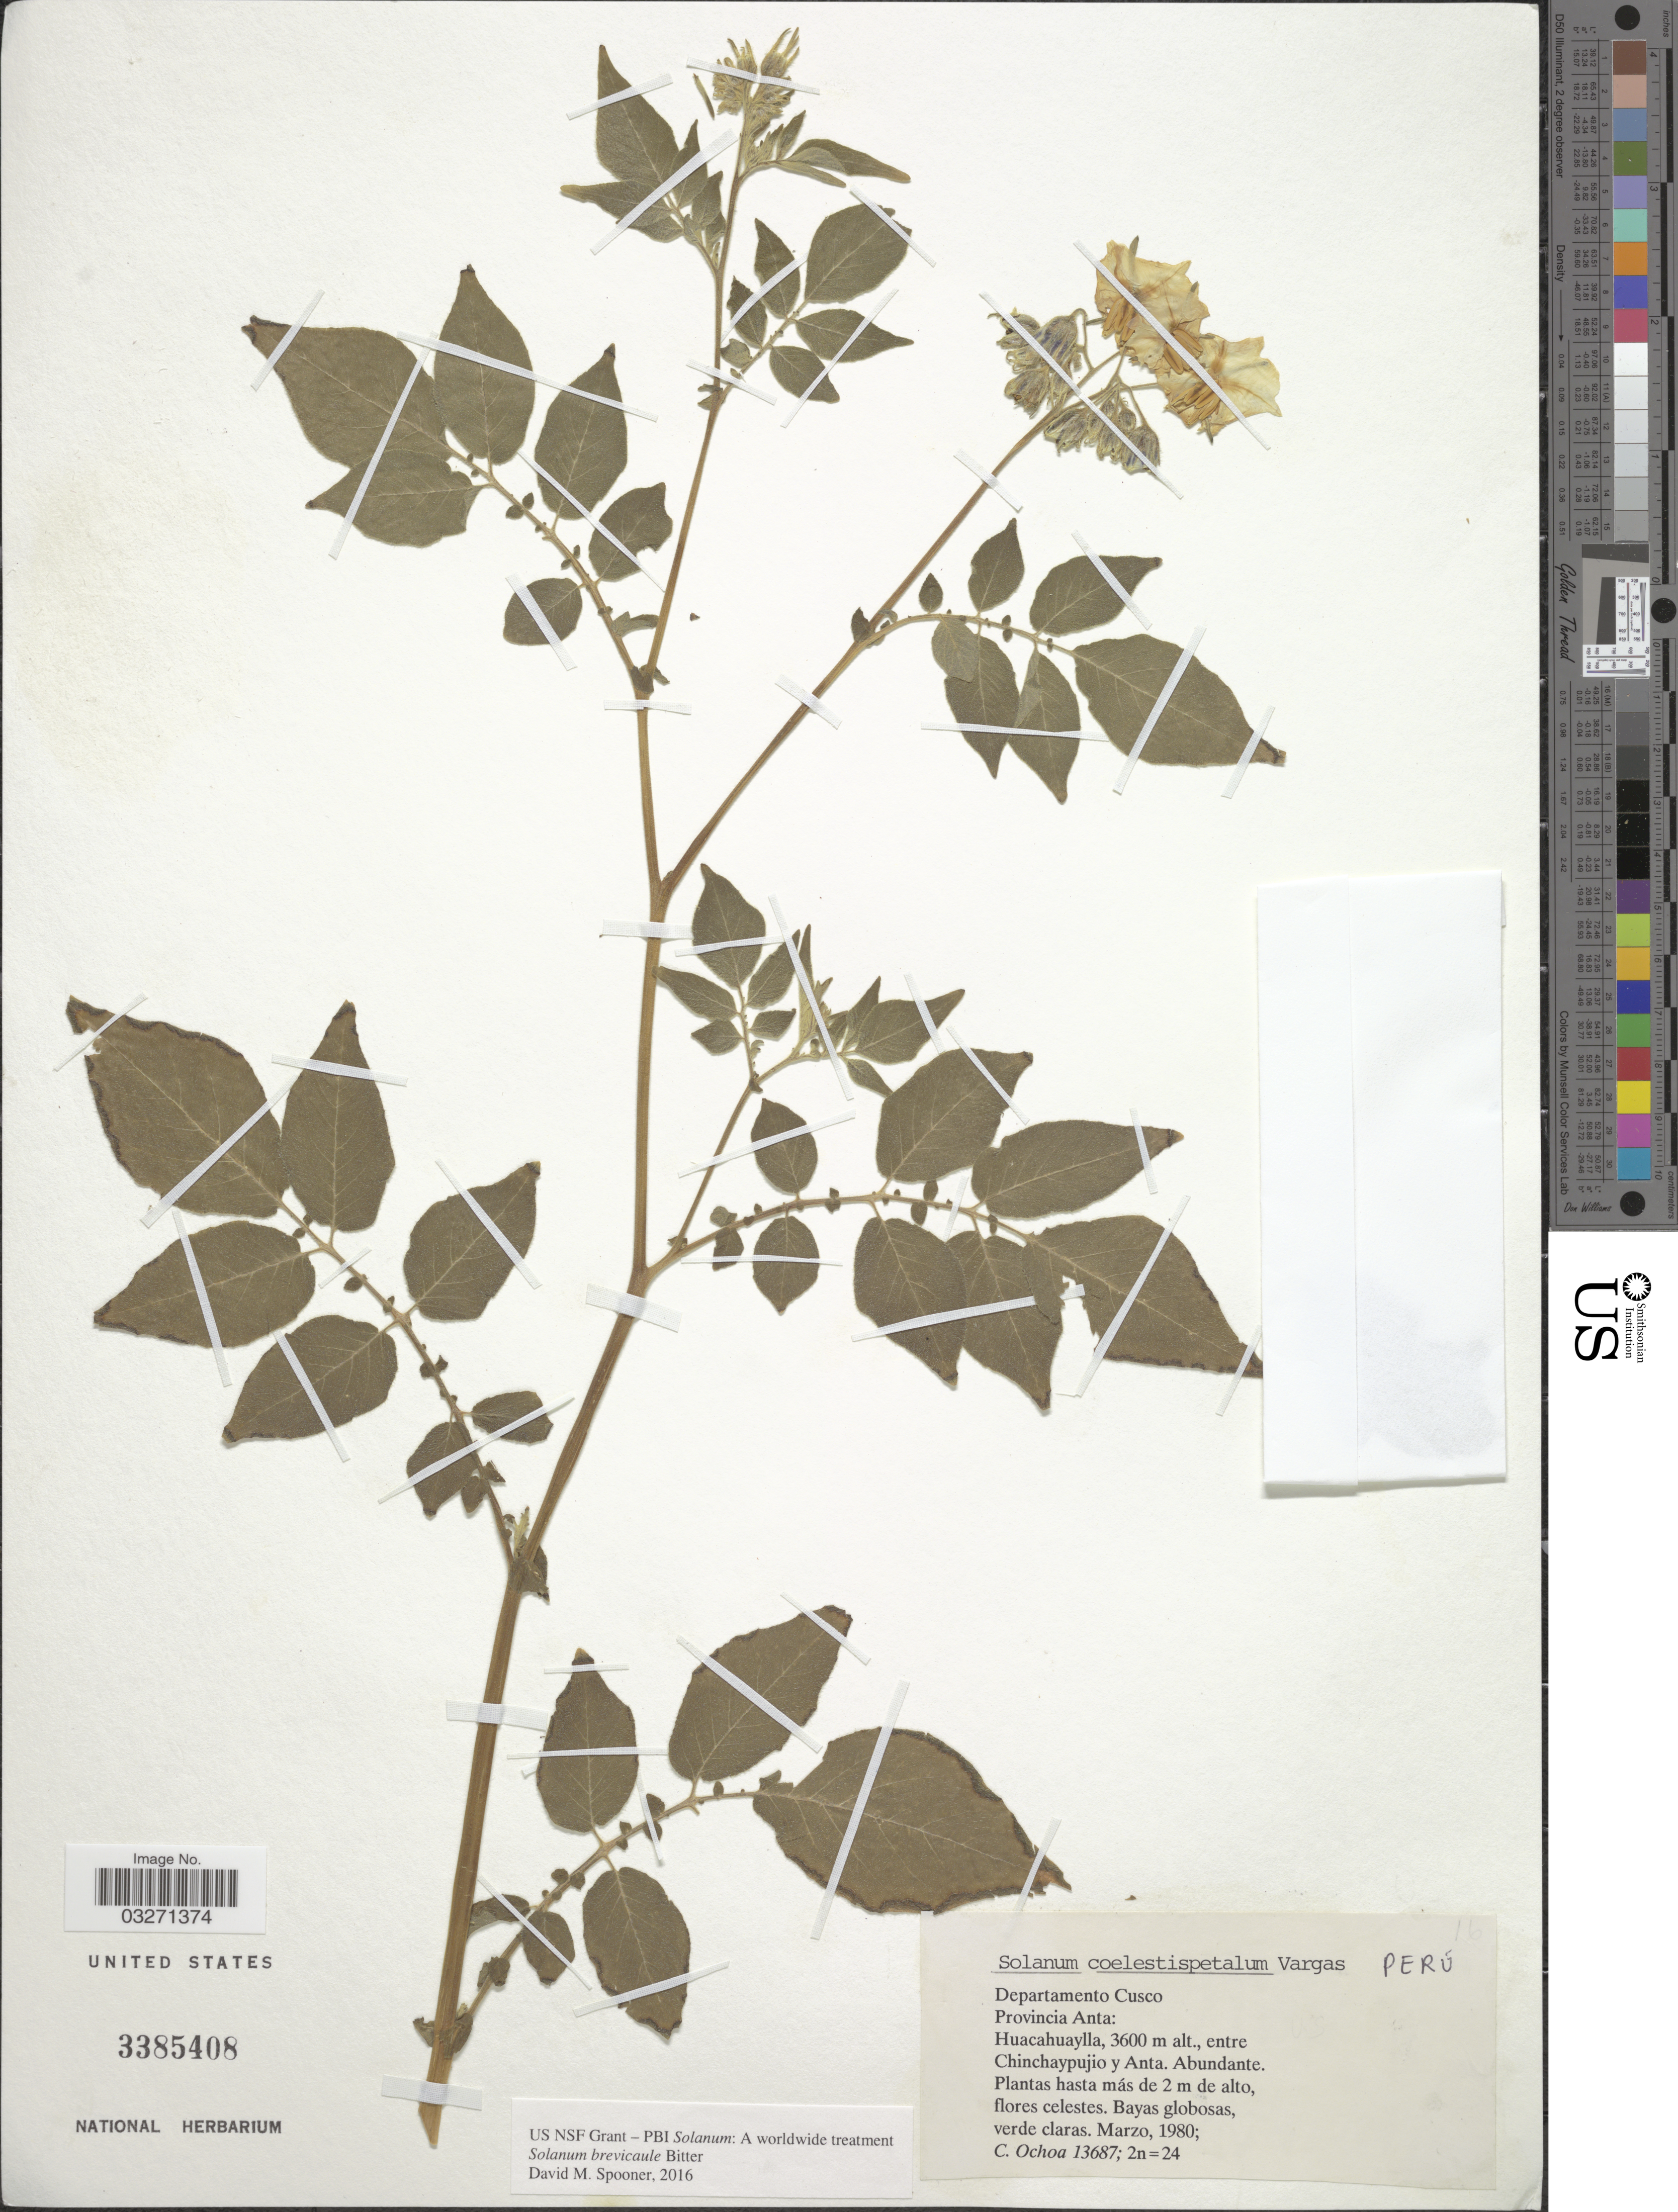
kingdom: Plantae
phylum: Tracheophyta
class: Magnoliopsida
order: Solanales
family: Solanaceae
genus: Solanum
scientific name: Solanum brevicaule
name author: Bitter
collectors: C. Ochoa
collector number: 13687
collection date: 1980-03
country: Peru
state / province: Cusco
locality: Departamento Cusco. Provincia Anta: Huacahuaylla, entre Chinchaypujio y Anta.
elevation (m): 3600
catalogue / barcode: US 3385408